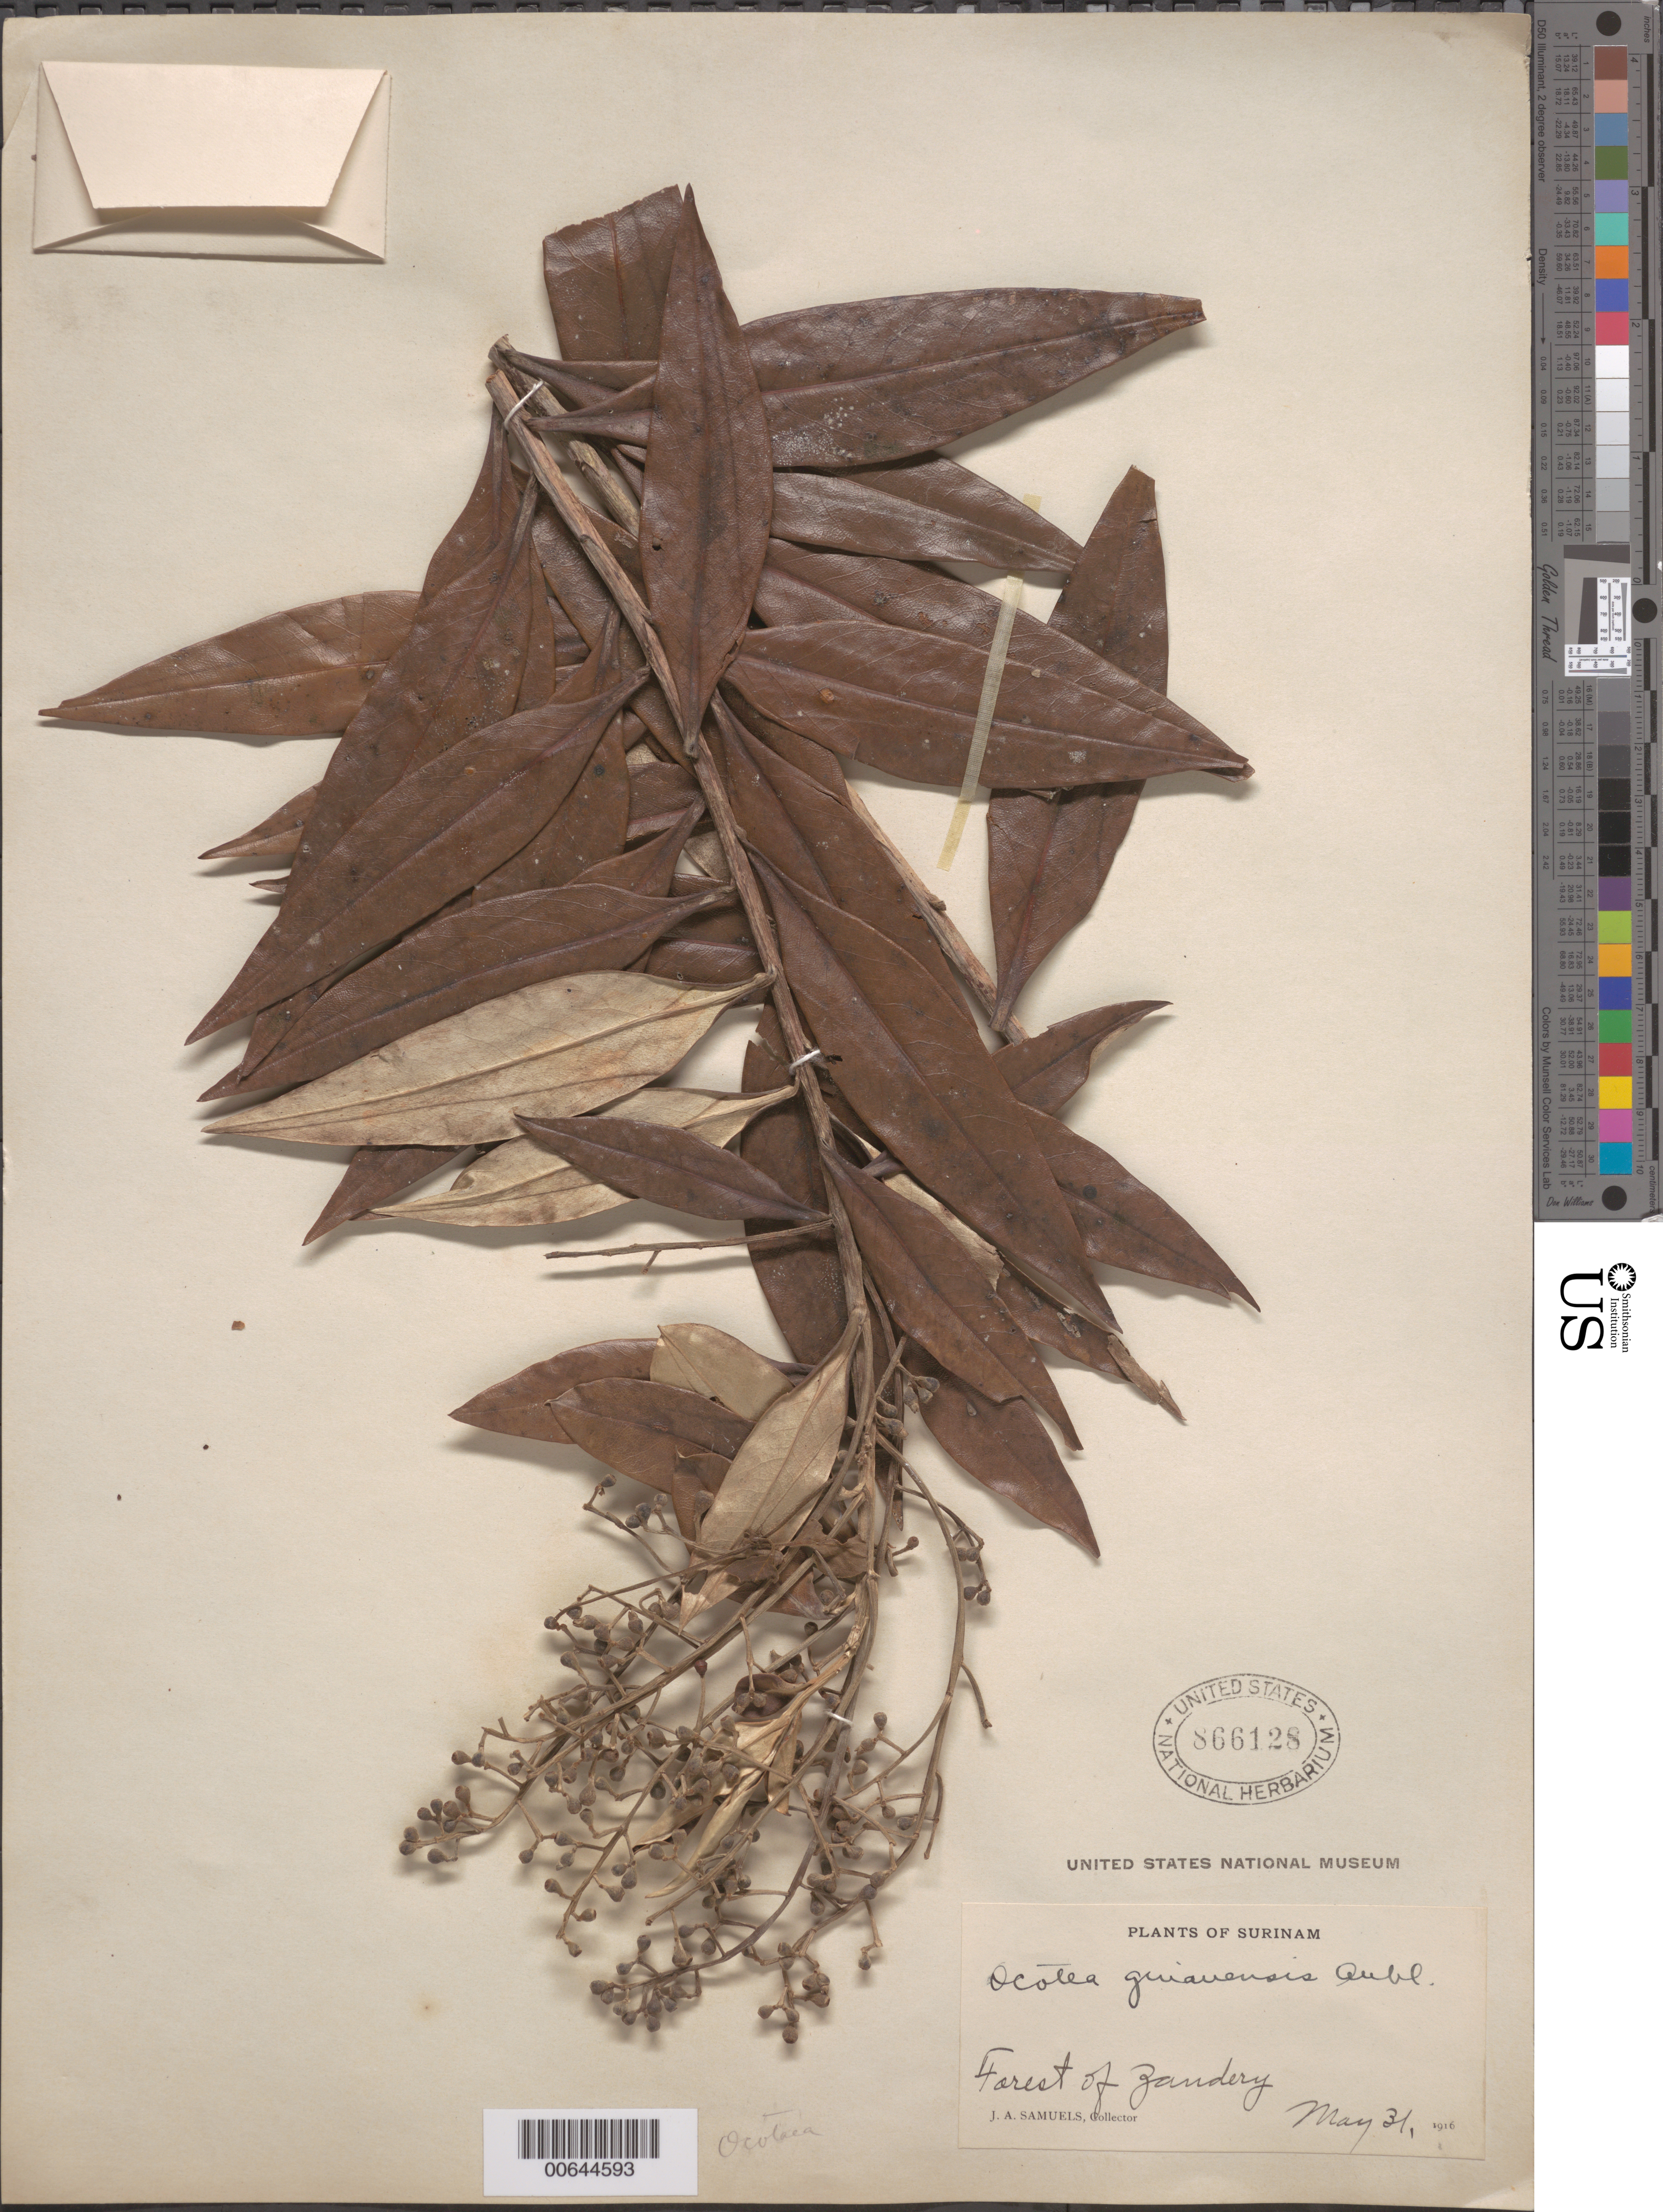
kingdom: Plantae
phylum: Tracheophyta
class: Magnoliopsida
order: Laurales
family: Lauraceae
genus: Ocotea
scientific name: Ocotea guianensis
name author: Aubl.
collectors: J. A. Samuels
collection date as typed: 31-May-16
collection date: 1916-05-31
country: Suriname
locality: Zanderij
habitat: Forest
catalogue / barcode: US 866128